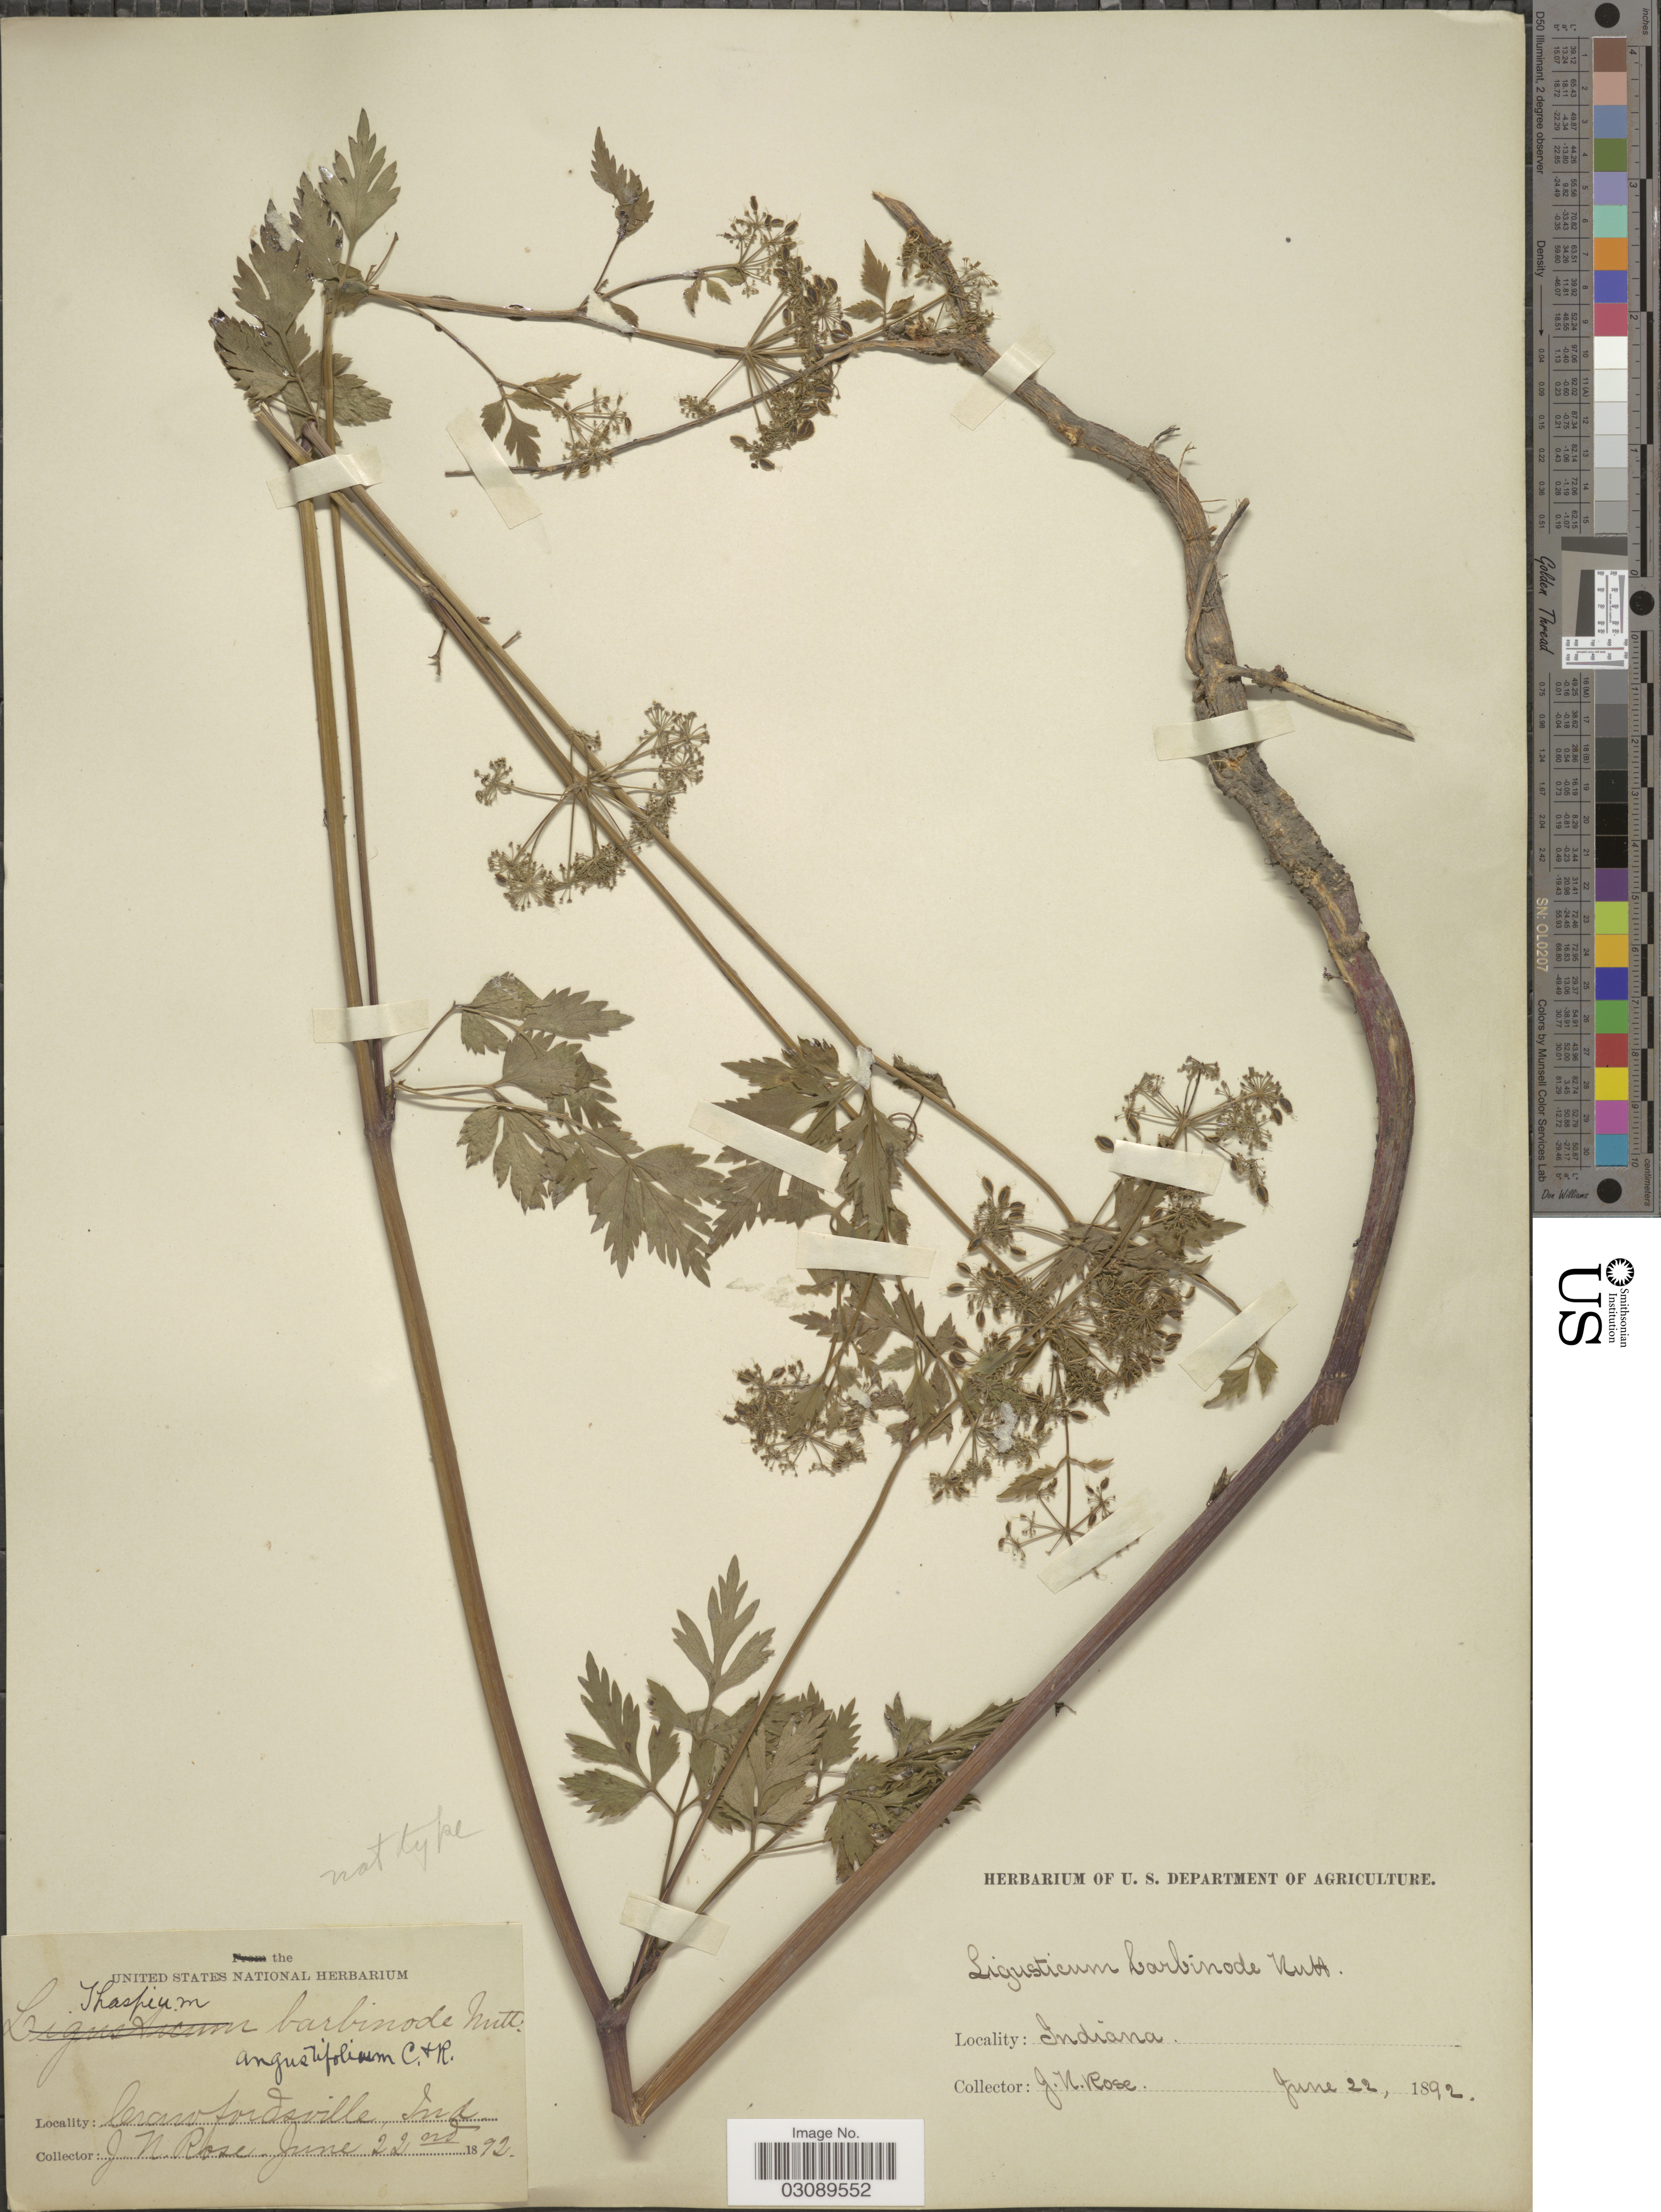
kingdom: Plantae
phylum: Tracheophyta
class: Magnoliopsida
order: Apiales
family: Apiaceae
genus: Thaspium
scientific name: Thaspium barbinode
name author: (Michx.) Nutt.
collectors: J. N. Rose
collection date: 1892-06-22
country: United States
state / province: Indiana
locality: Crawfordsville.